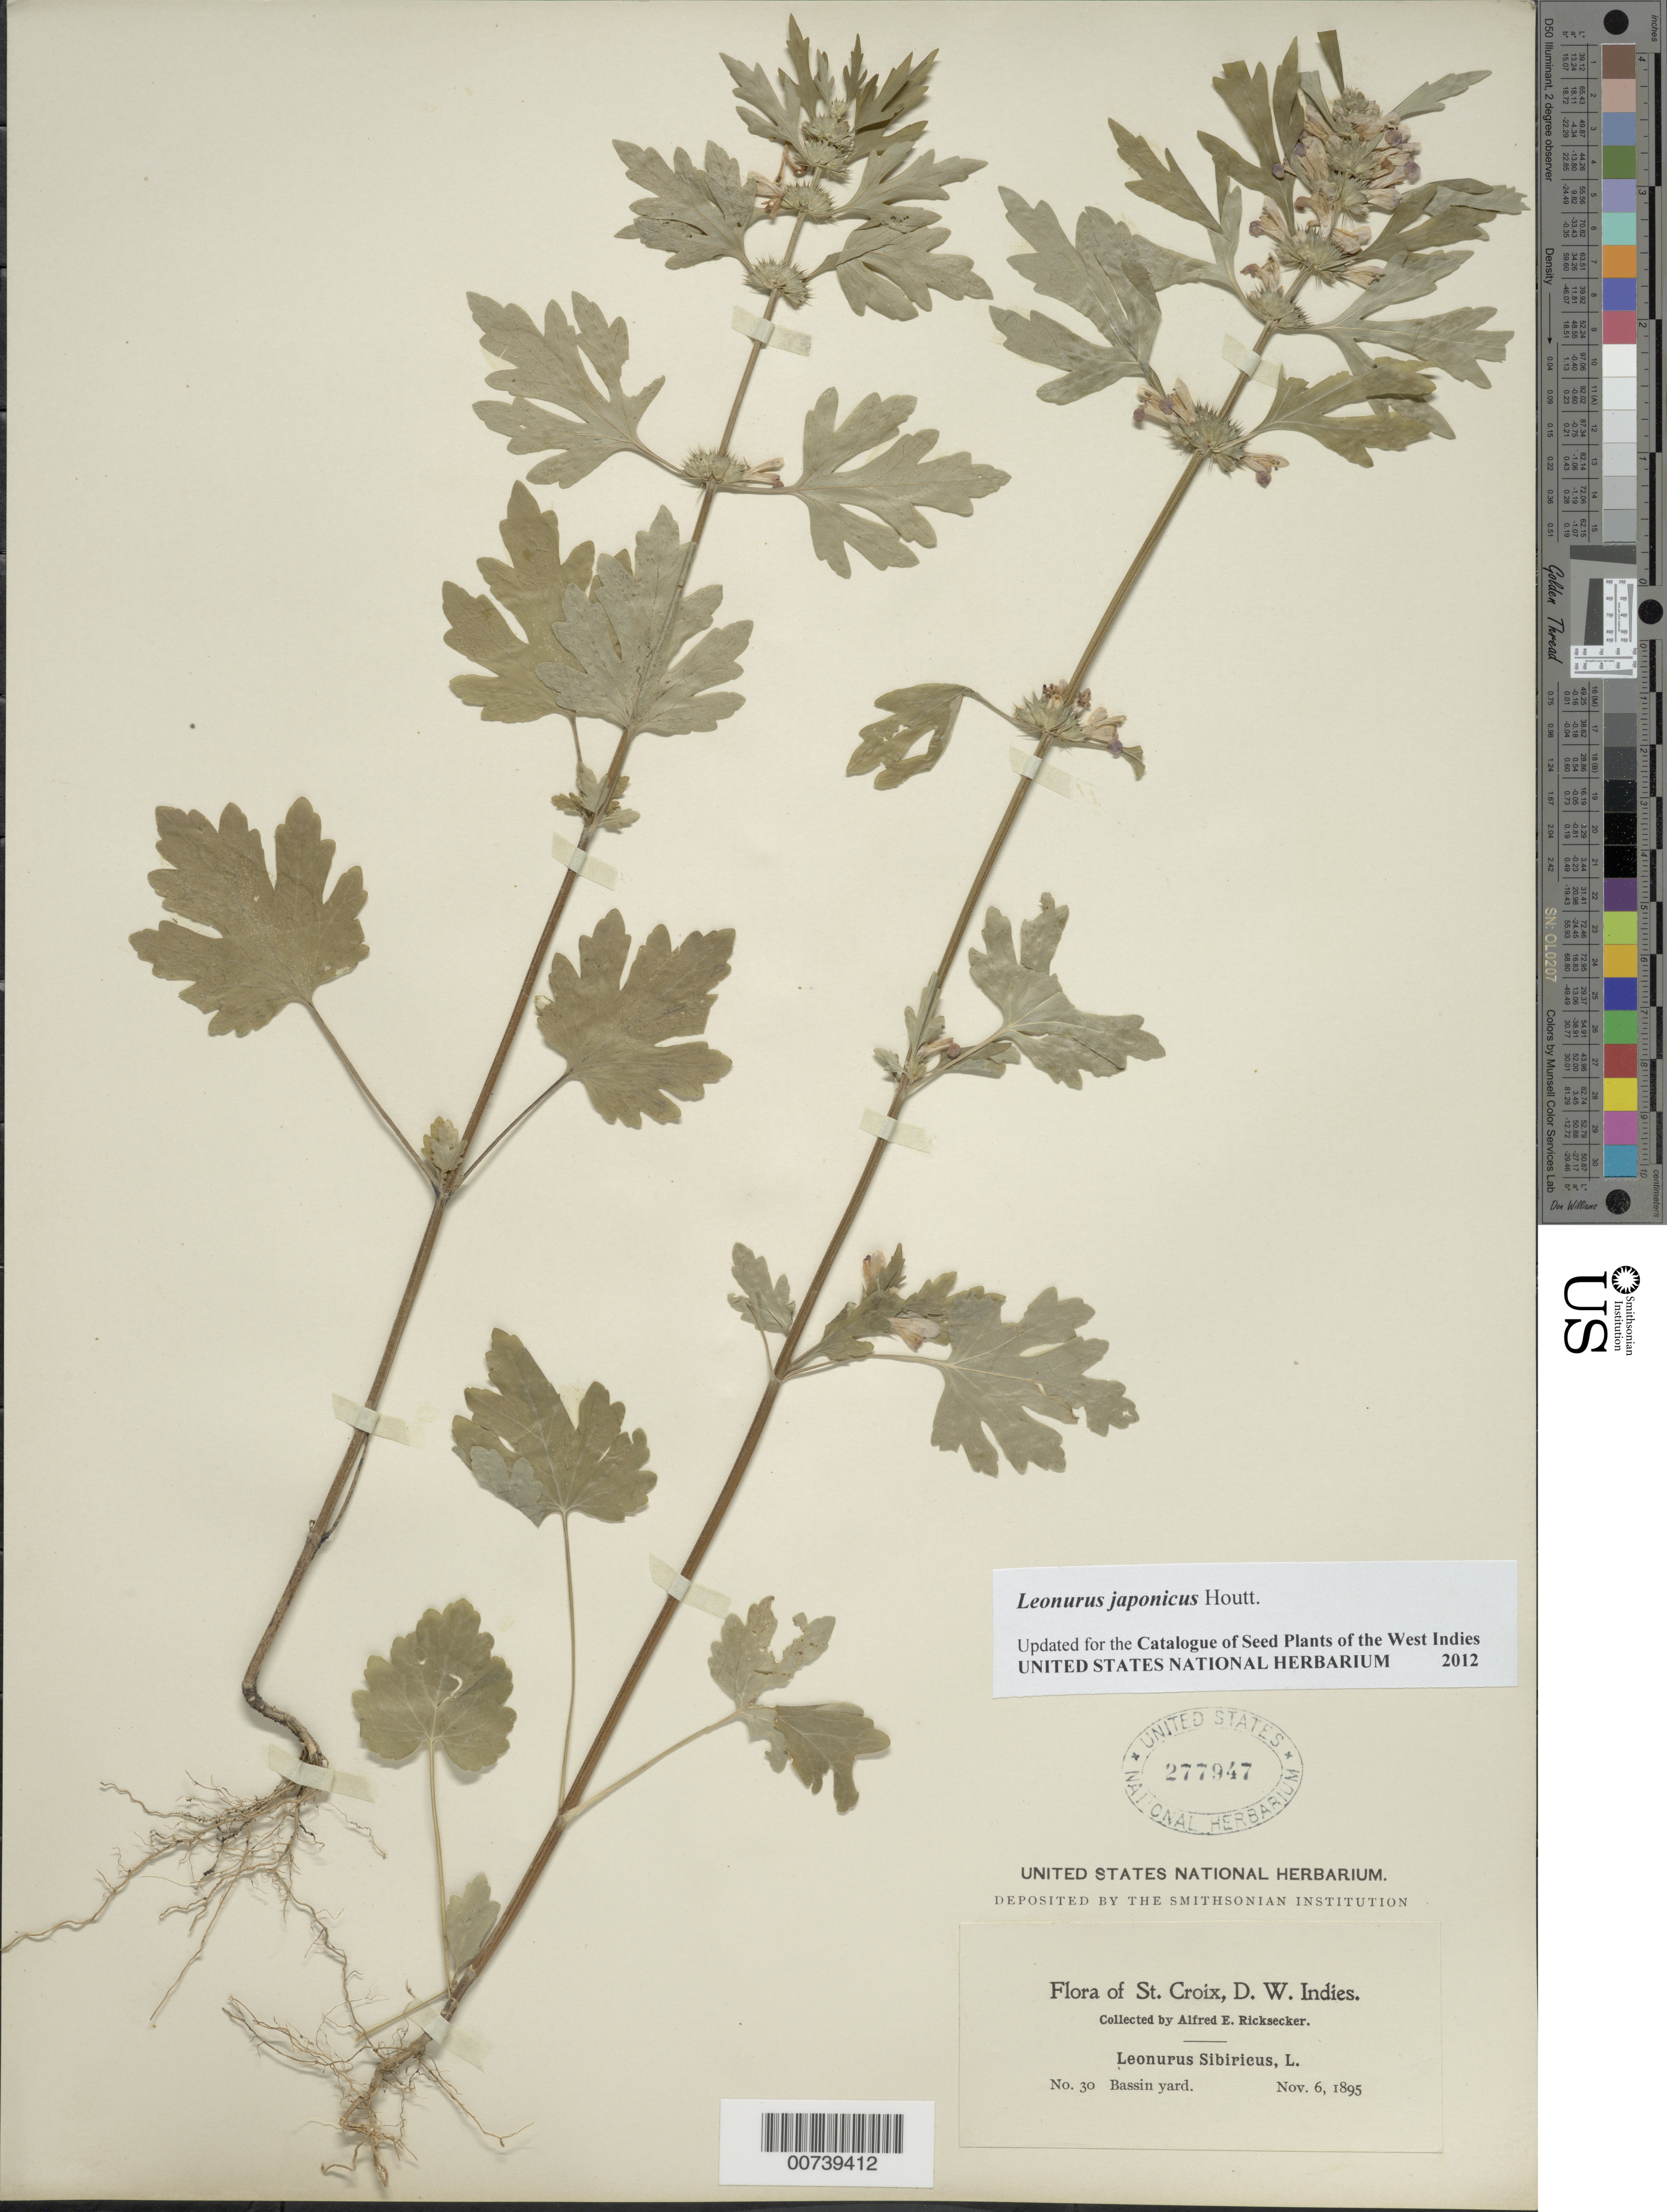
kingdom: Plantae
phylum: Tracheophyta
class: Magnoliopsida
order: Lamiales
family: Lamiaceae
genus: Leonurus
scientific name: Leonurus japonicus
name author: Houtt.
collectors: A. E. Ricksecker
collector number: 30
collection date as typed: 06 Nov 1895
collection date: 1895-11-06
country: U.S. Virgin Islands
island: St. Croix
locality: Bassin yard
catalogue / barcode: US 277947